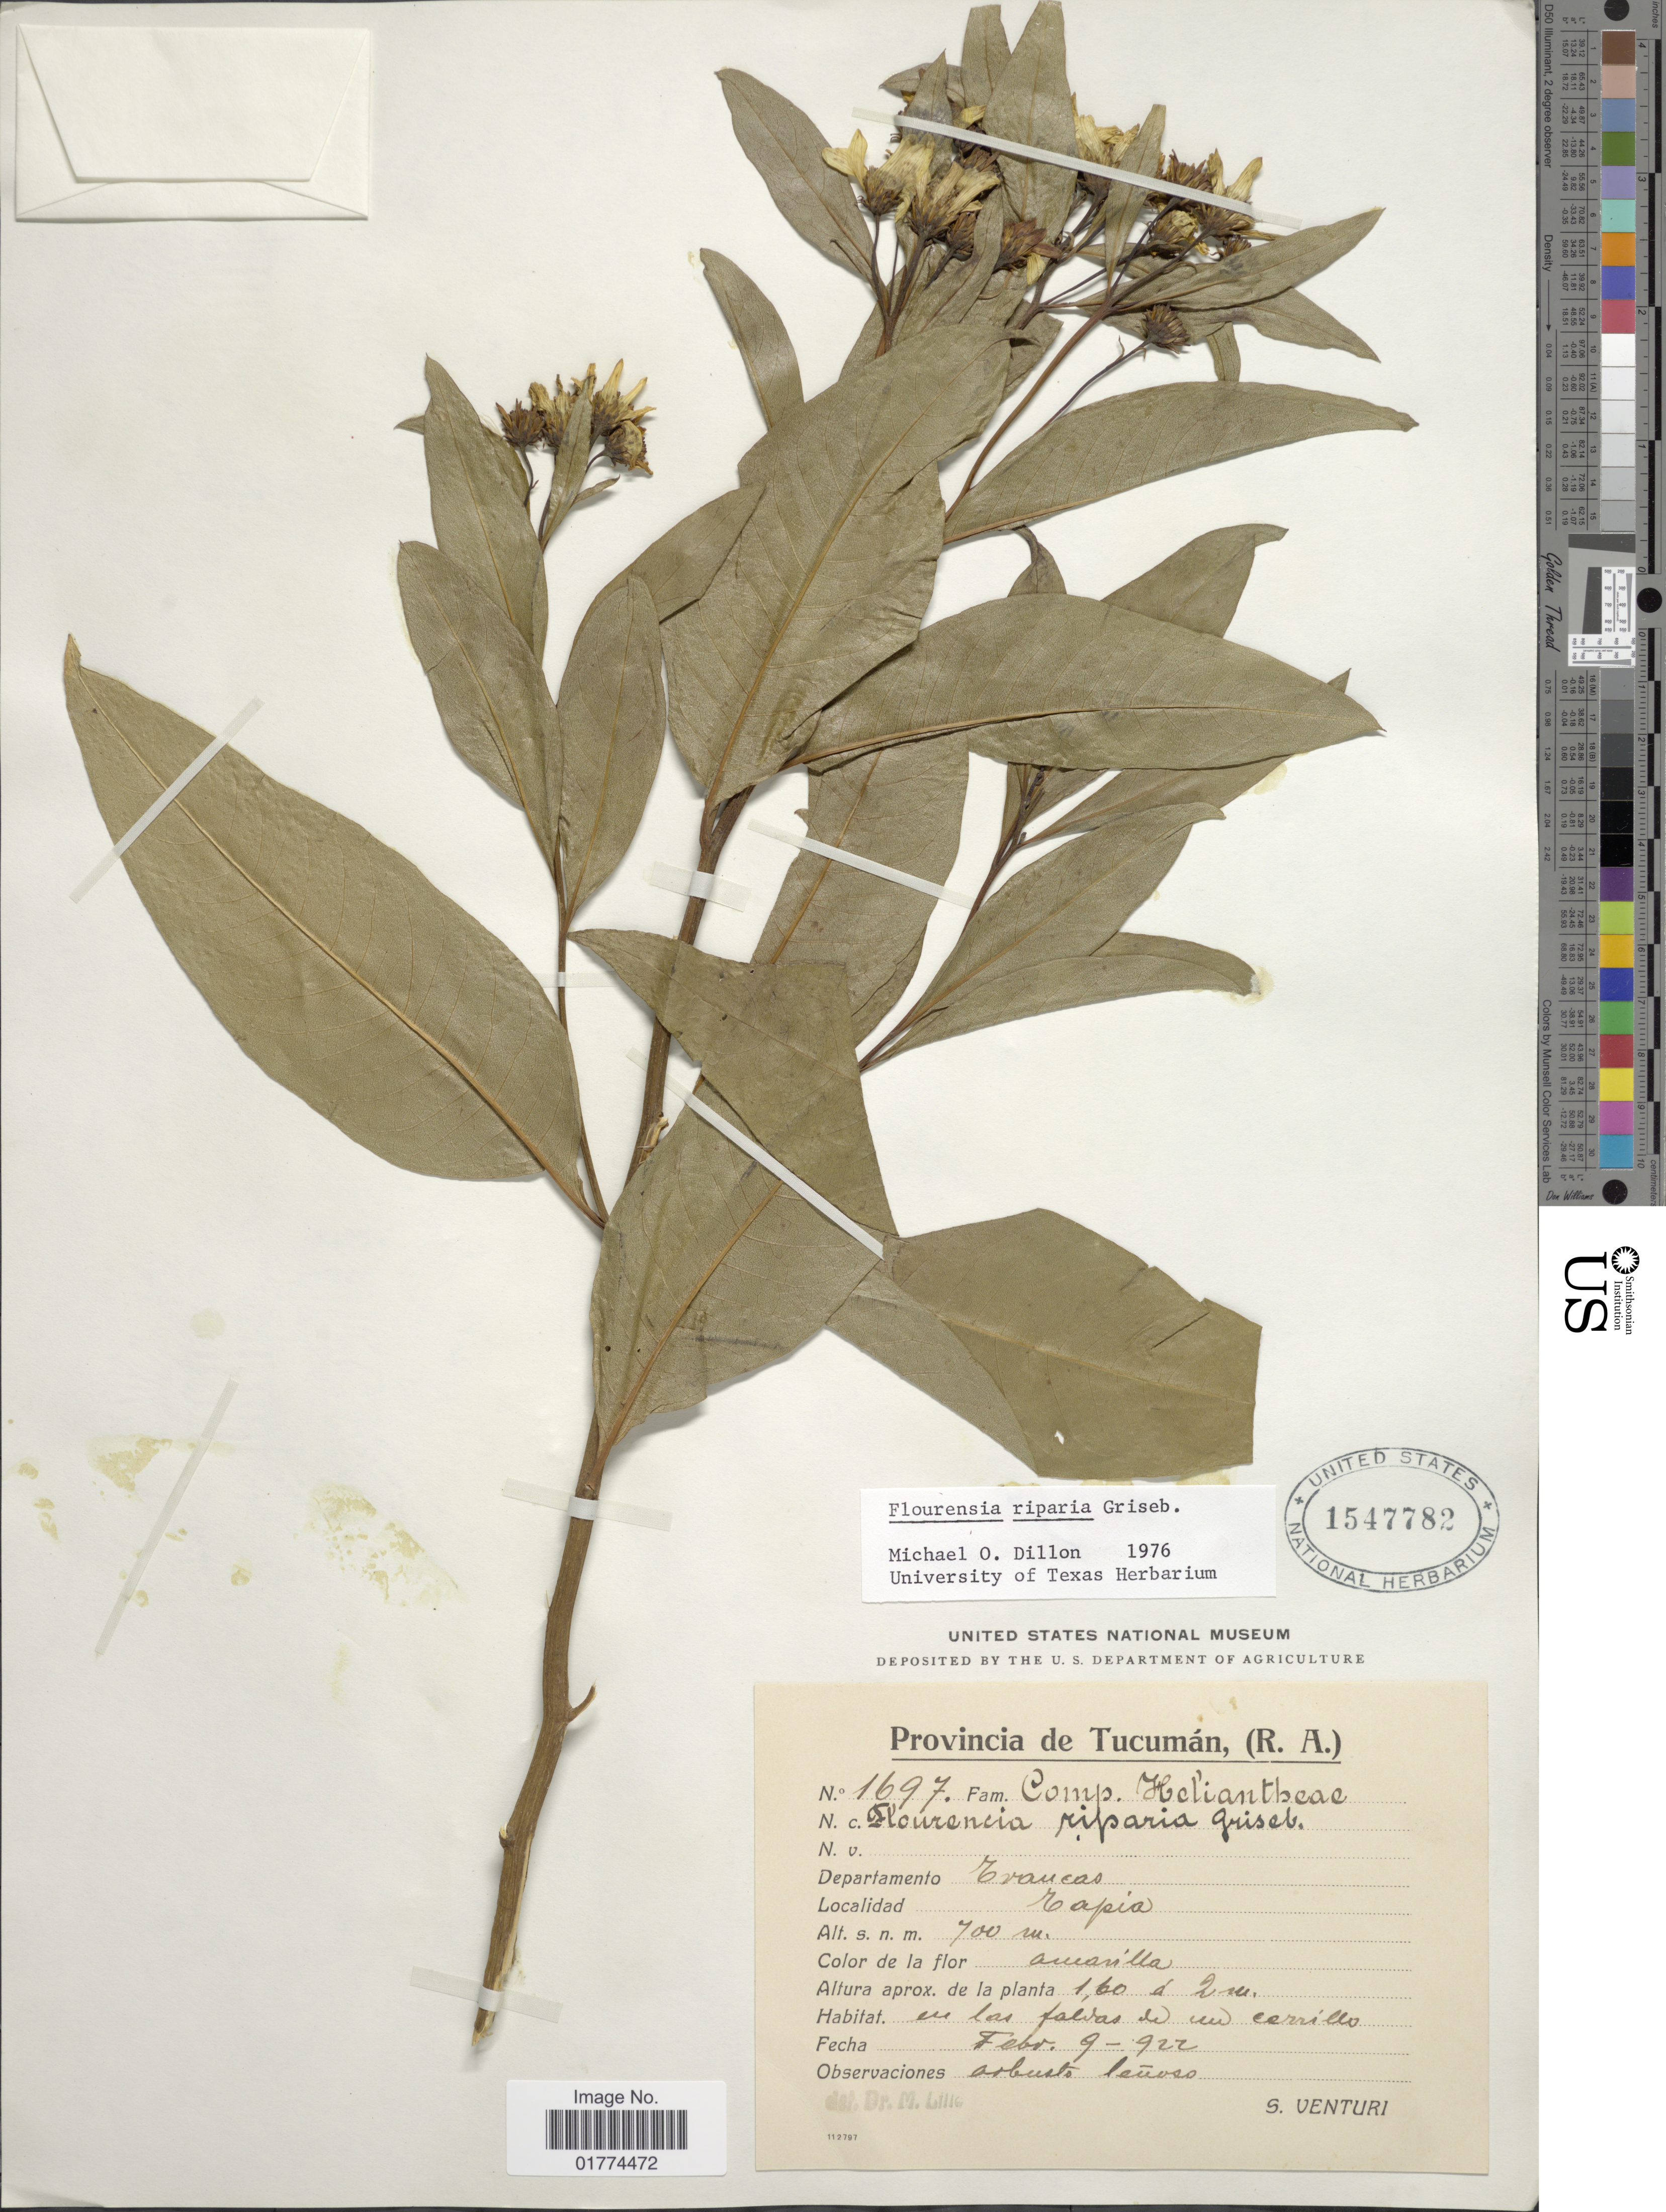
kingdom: Plantae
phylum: Tracheophyta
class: Magnoliopsida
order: Asterales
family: Asteraceae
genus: Flourensia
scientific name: Flourensia riparia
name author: Griseb.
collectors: S. Venturi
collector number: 1697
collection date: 1922-02-09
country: Argentina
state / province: Tucuman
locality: Departamento Trancas. Tapia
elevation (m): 700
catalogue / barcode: US 1547782